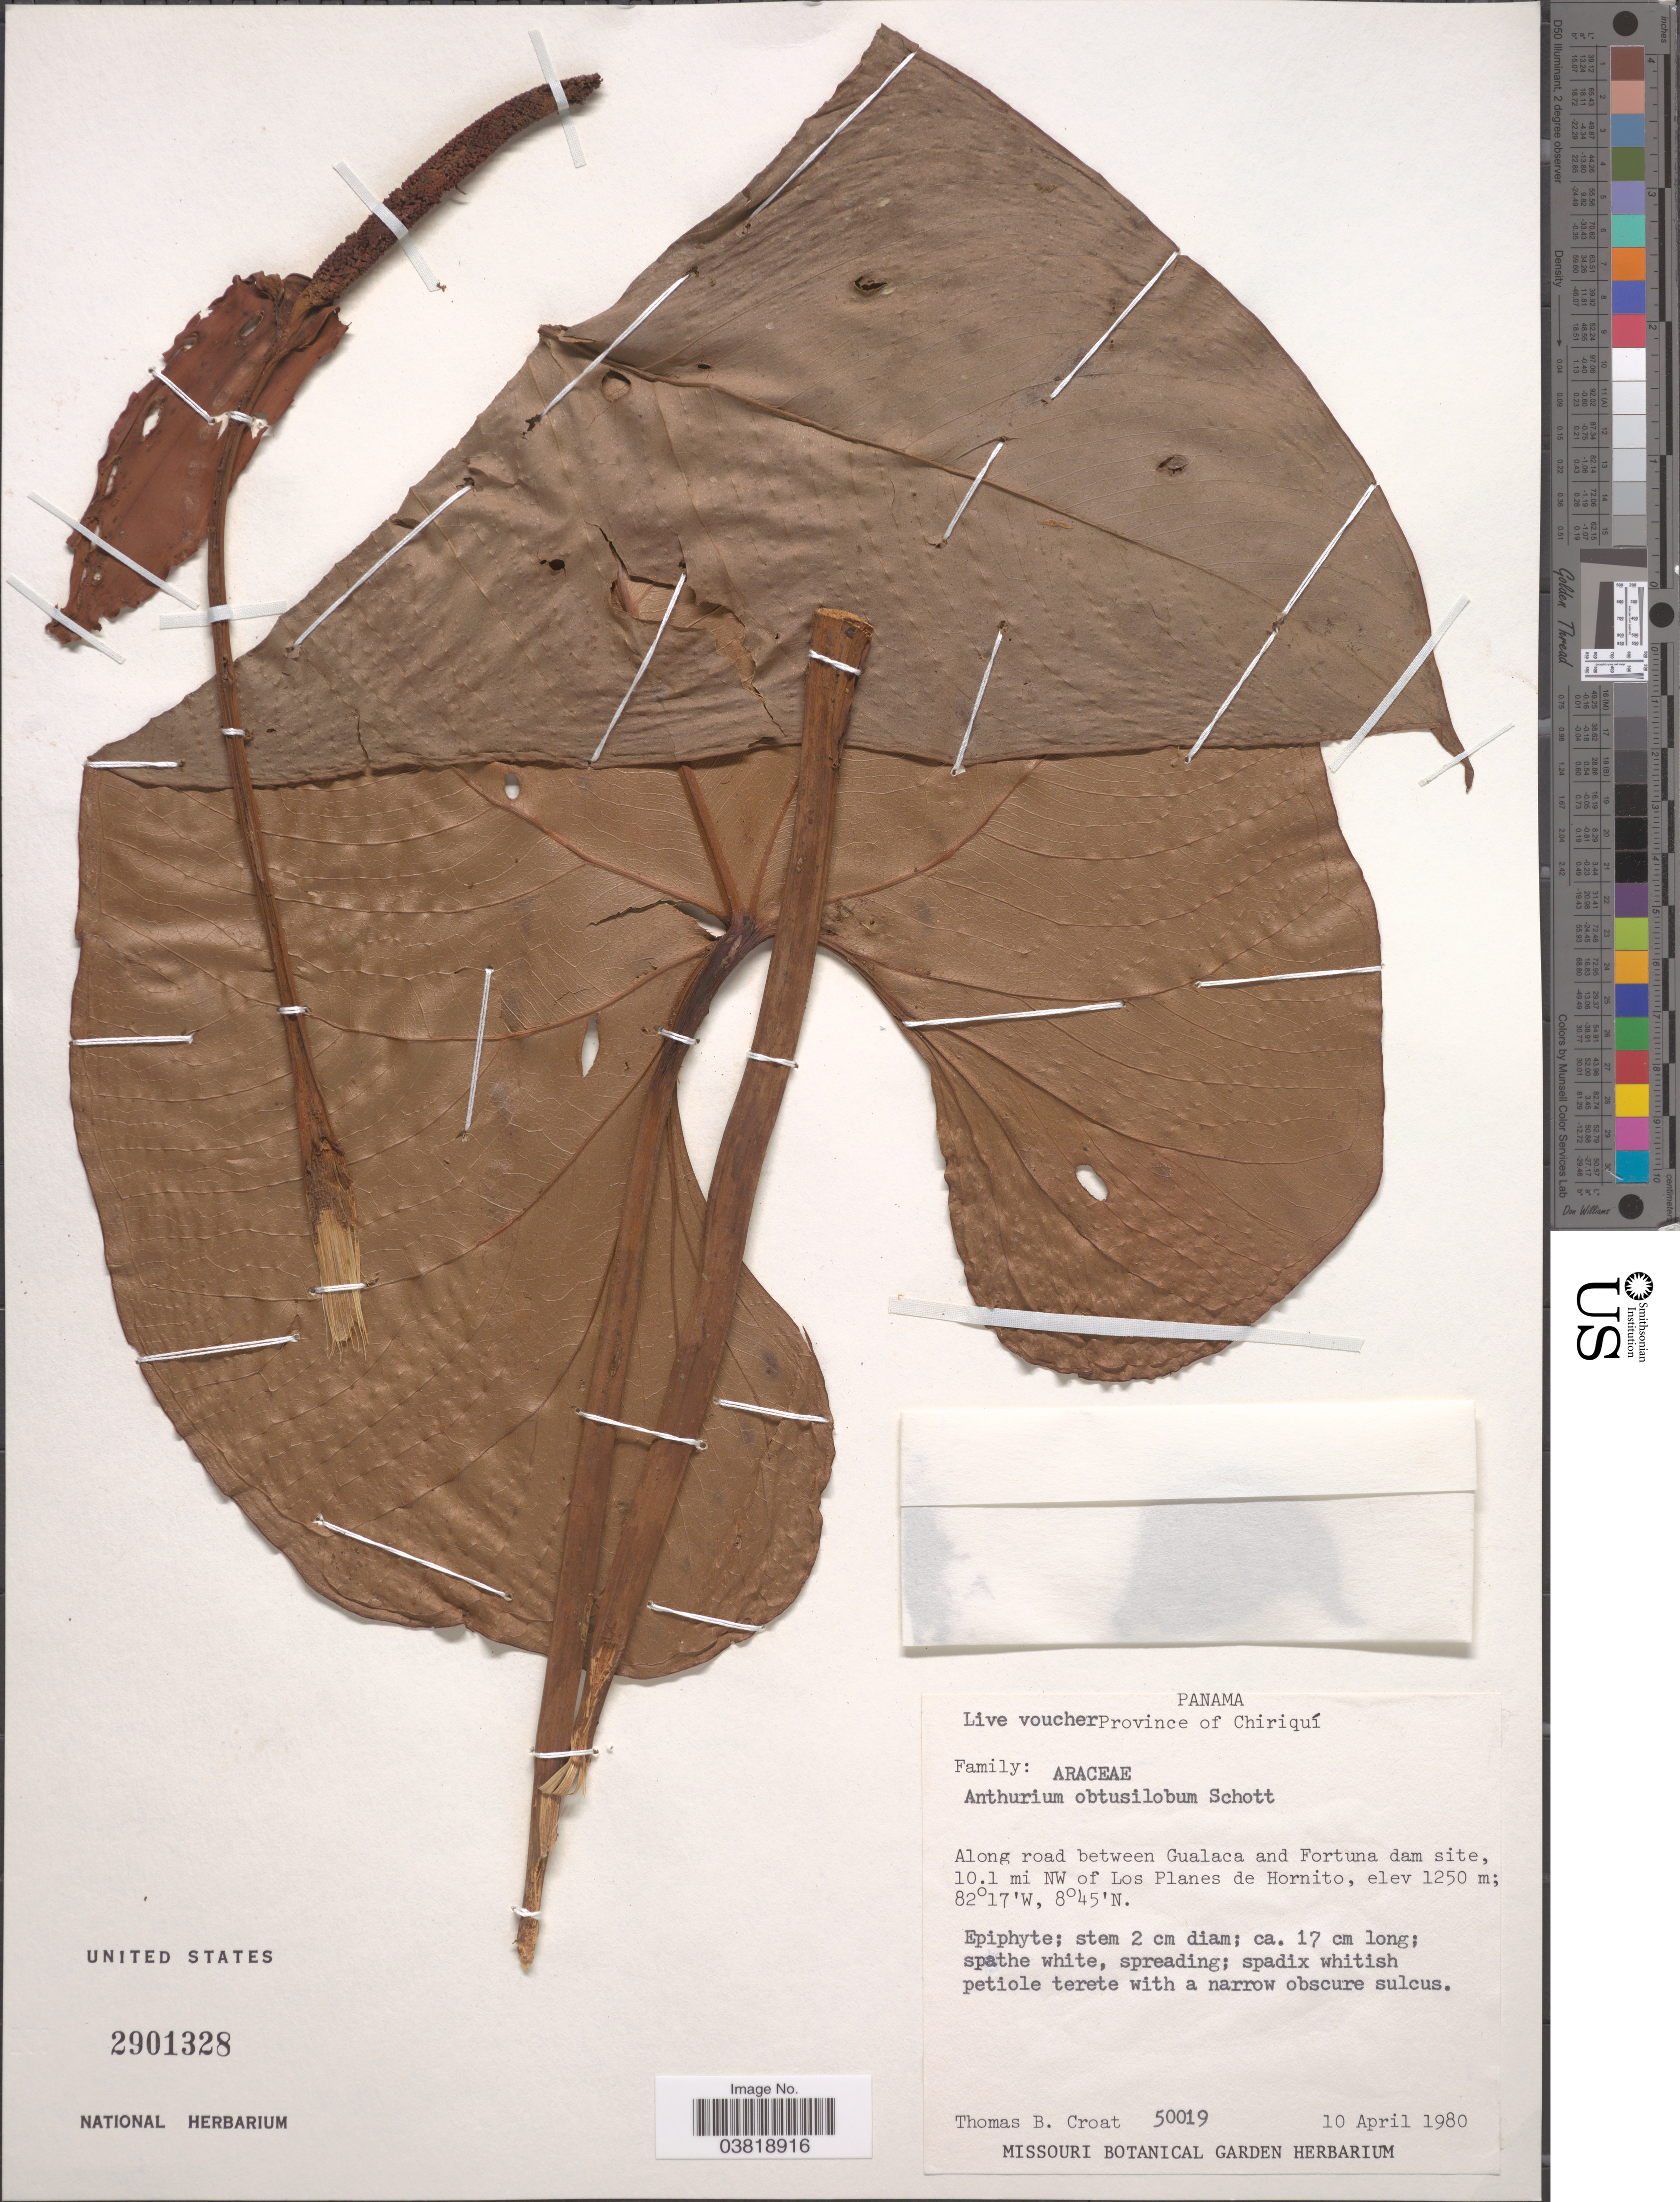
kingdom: Plantae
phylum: Tracheophyta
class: Liliopsida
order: Alismatales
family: Araceae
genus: Anthurium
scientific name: Anthurium obtusilobum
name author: Schott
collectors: T. B. Croat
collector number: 50019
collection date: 1980-04-10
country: Panama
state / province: Chiriqui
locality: Along road between Gualaca and Fortuna dam site, 10.1 mi NW of Los Planes de Hornito.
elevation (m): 1250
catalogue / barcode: US 2901328